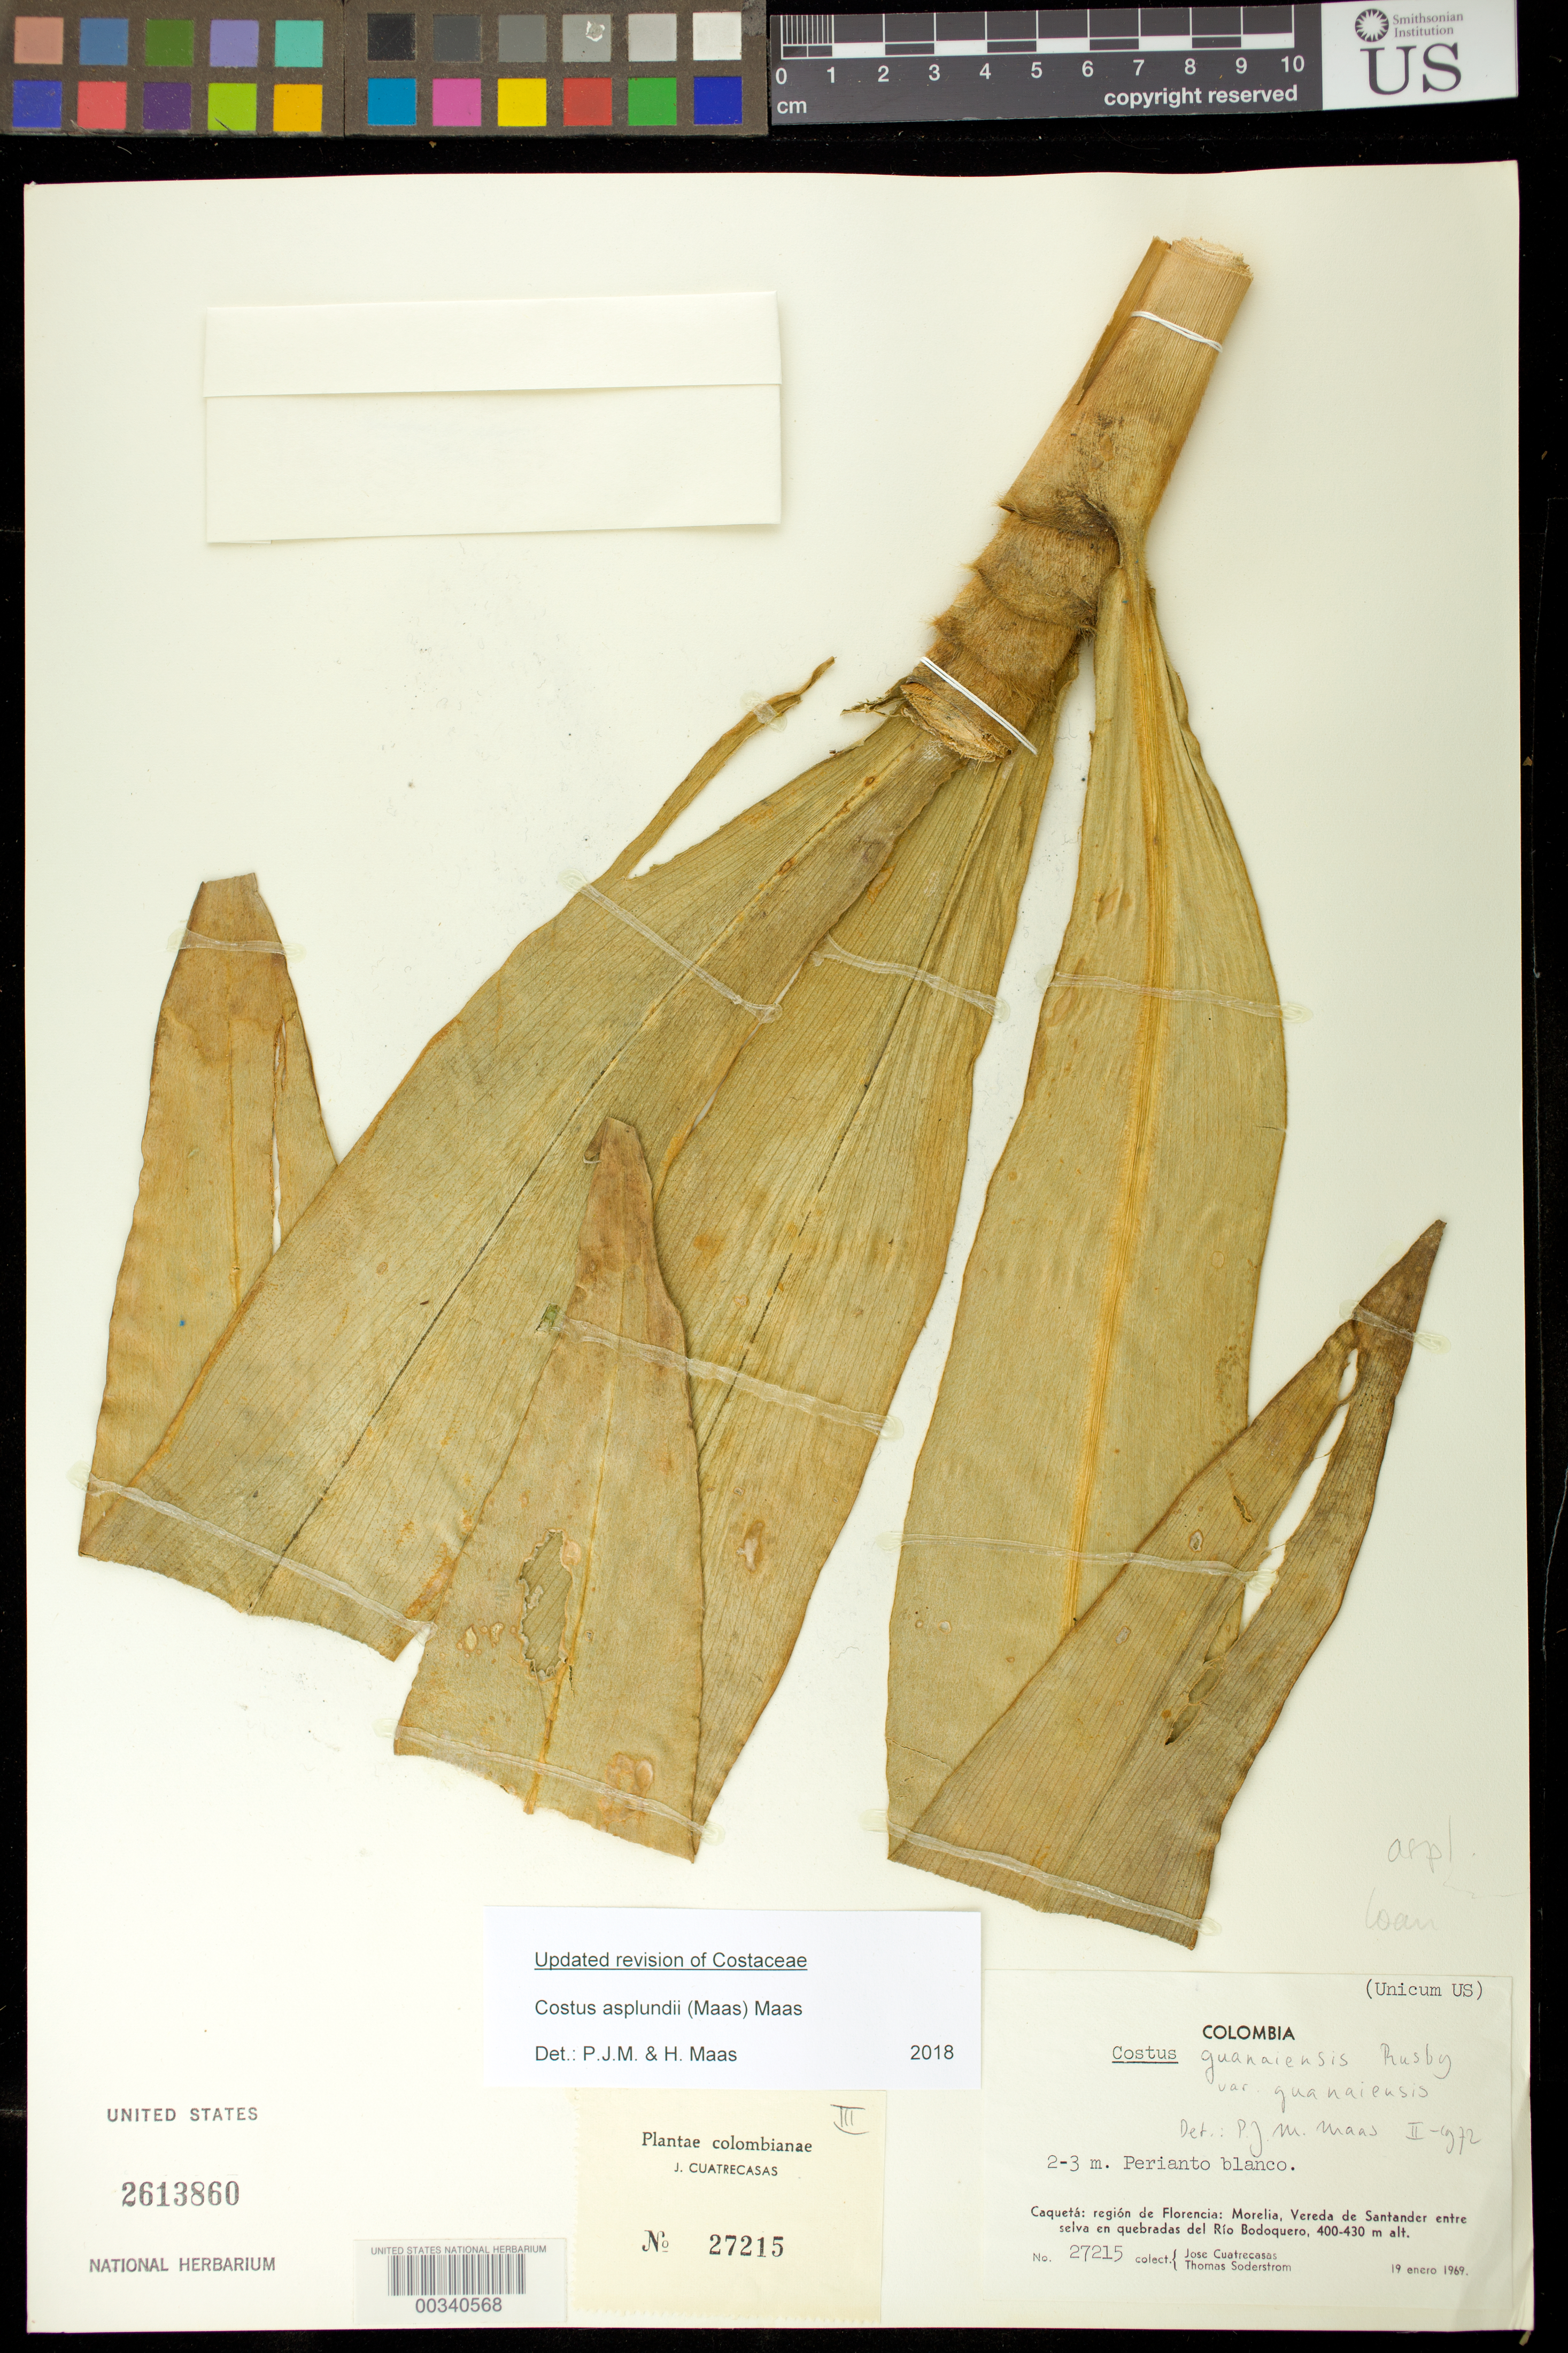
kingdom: Plantae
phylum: Tracheophyta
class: Liliopsida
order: Zingiberales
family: Costaceae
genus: Costus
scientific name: Costus asplundii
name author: (Maas) Maas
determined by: Maas, Paul J.; Maas, H.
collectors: J. Cuatrecasas & T. R. Soderstrom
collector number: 27215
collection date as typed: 19 Jan 1969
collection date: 1969-01-19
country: Colombia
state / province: Caquetá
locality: Region de Florencia: Morelia, Vereda de Santander entre selva en Quebradas del Rio bodoquero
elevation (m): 400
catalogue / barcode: US 2613860